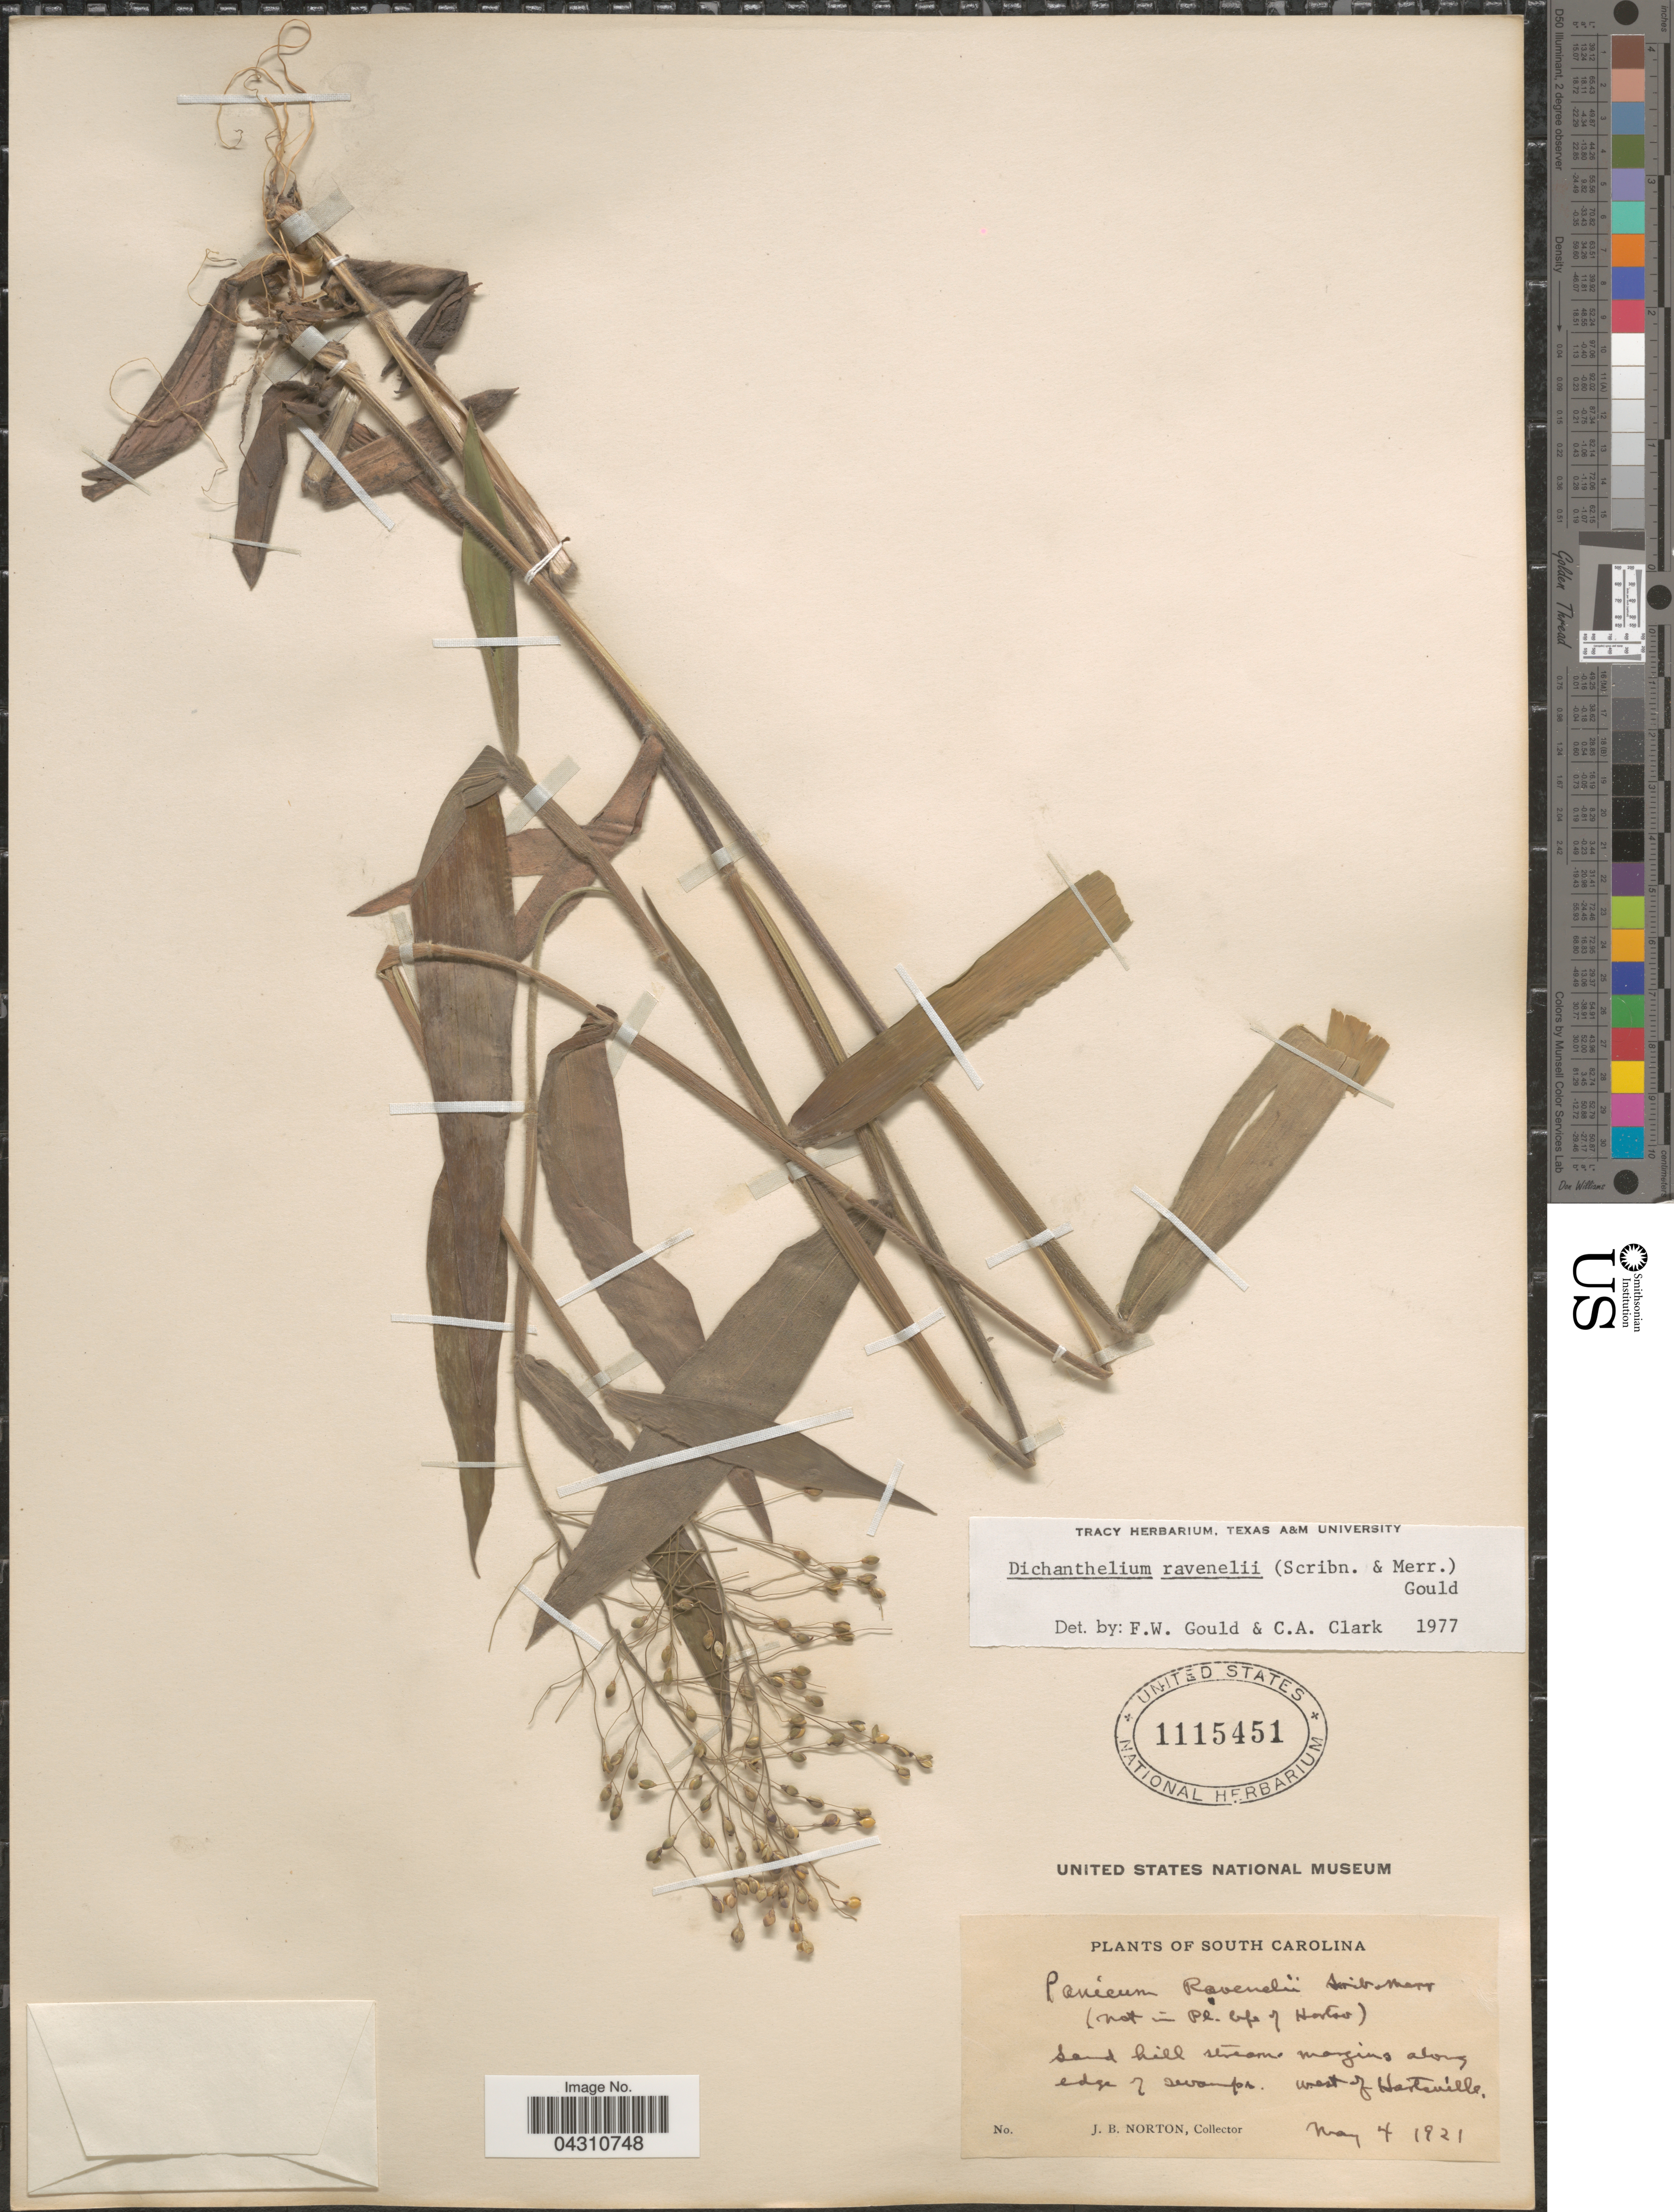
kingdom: Plantae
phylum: Tracheophyta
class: Liliopsida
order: Poales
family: Poaceae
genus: Dichanthelium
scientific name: Dichanthelium ravenelii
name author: (Scribn. & Merr.) Gould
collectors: J. B. Norton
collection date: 1921-05-04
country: United States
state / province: South Carolina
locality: Sand hill stream margins above edge of swamps. West of Hartsville.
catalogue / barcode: US 1115451